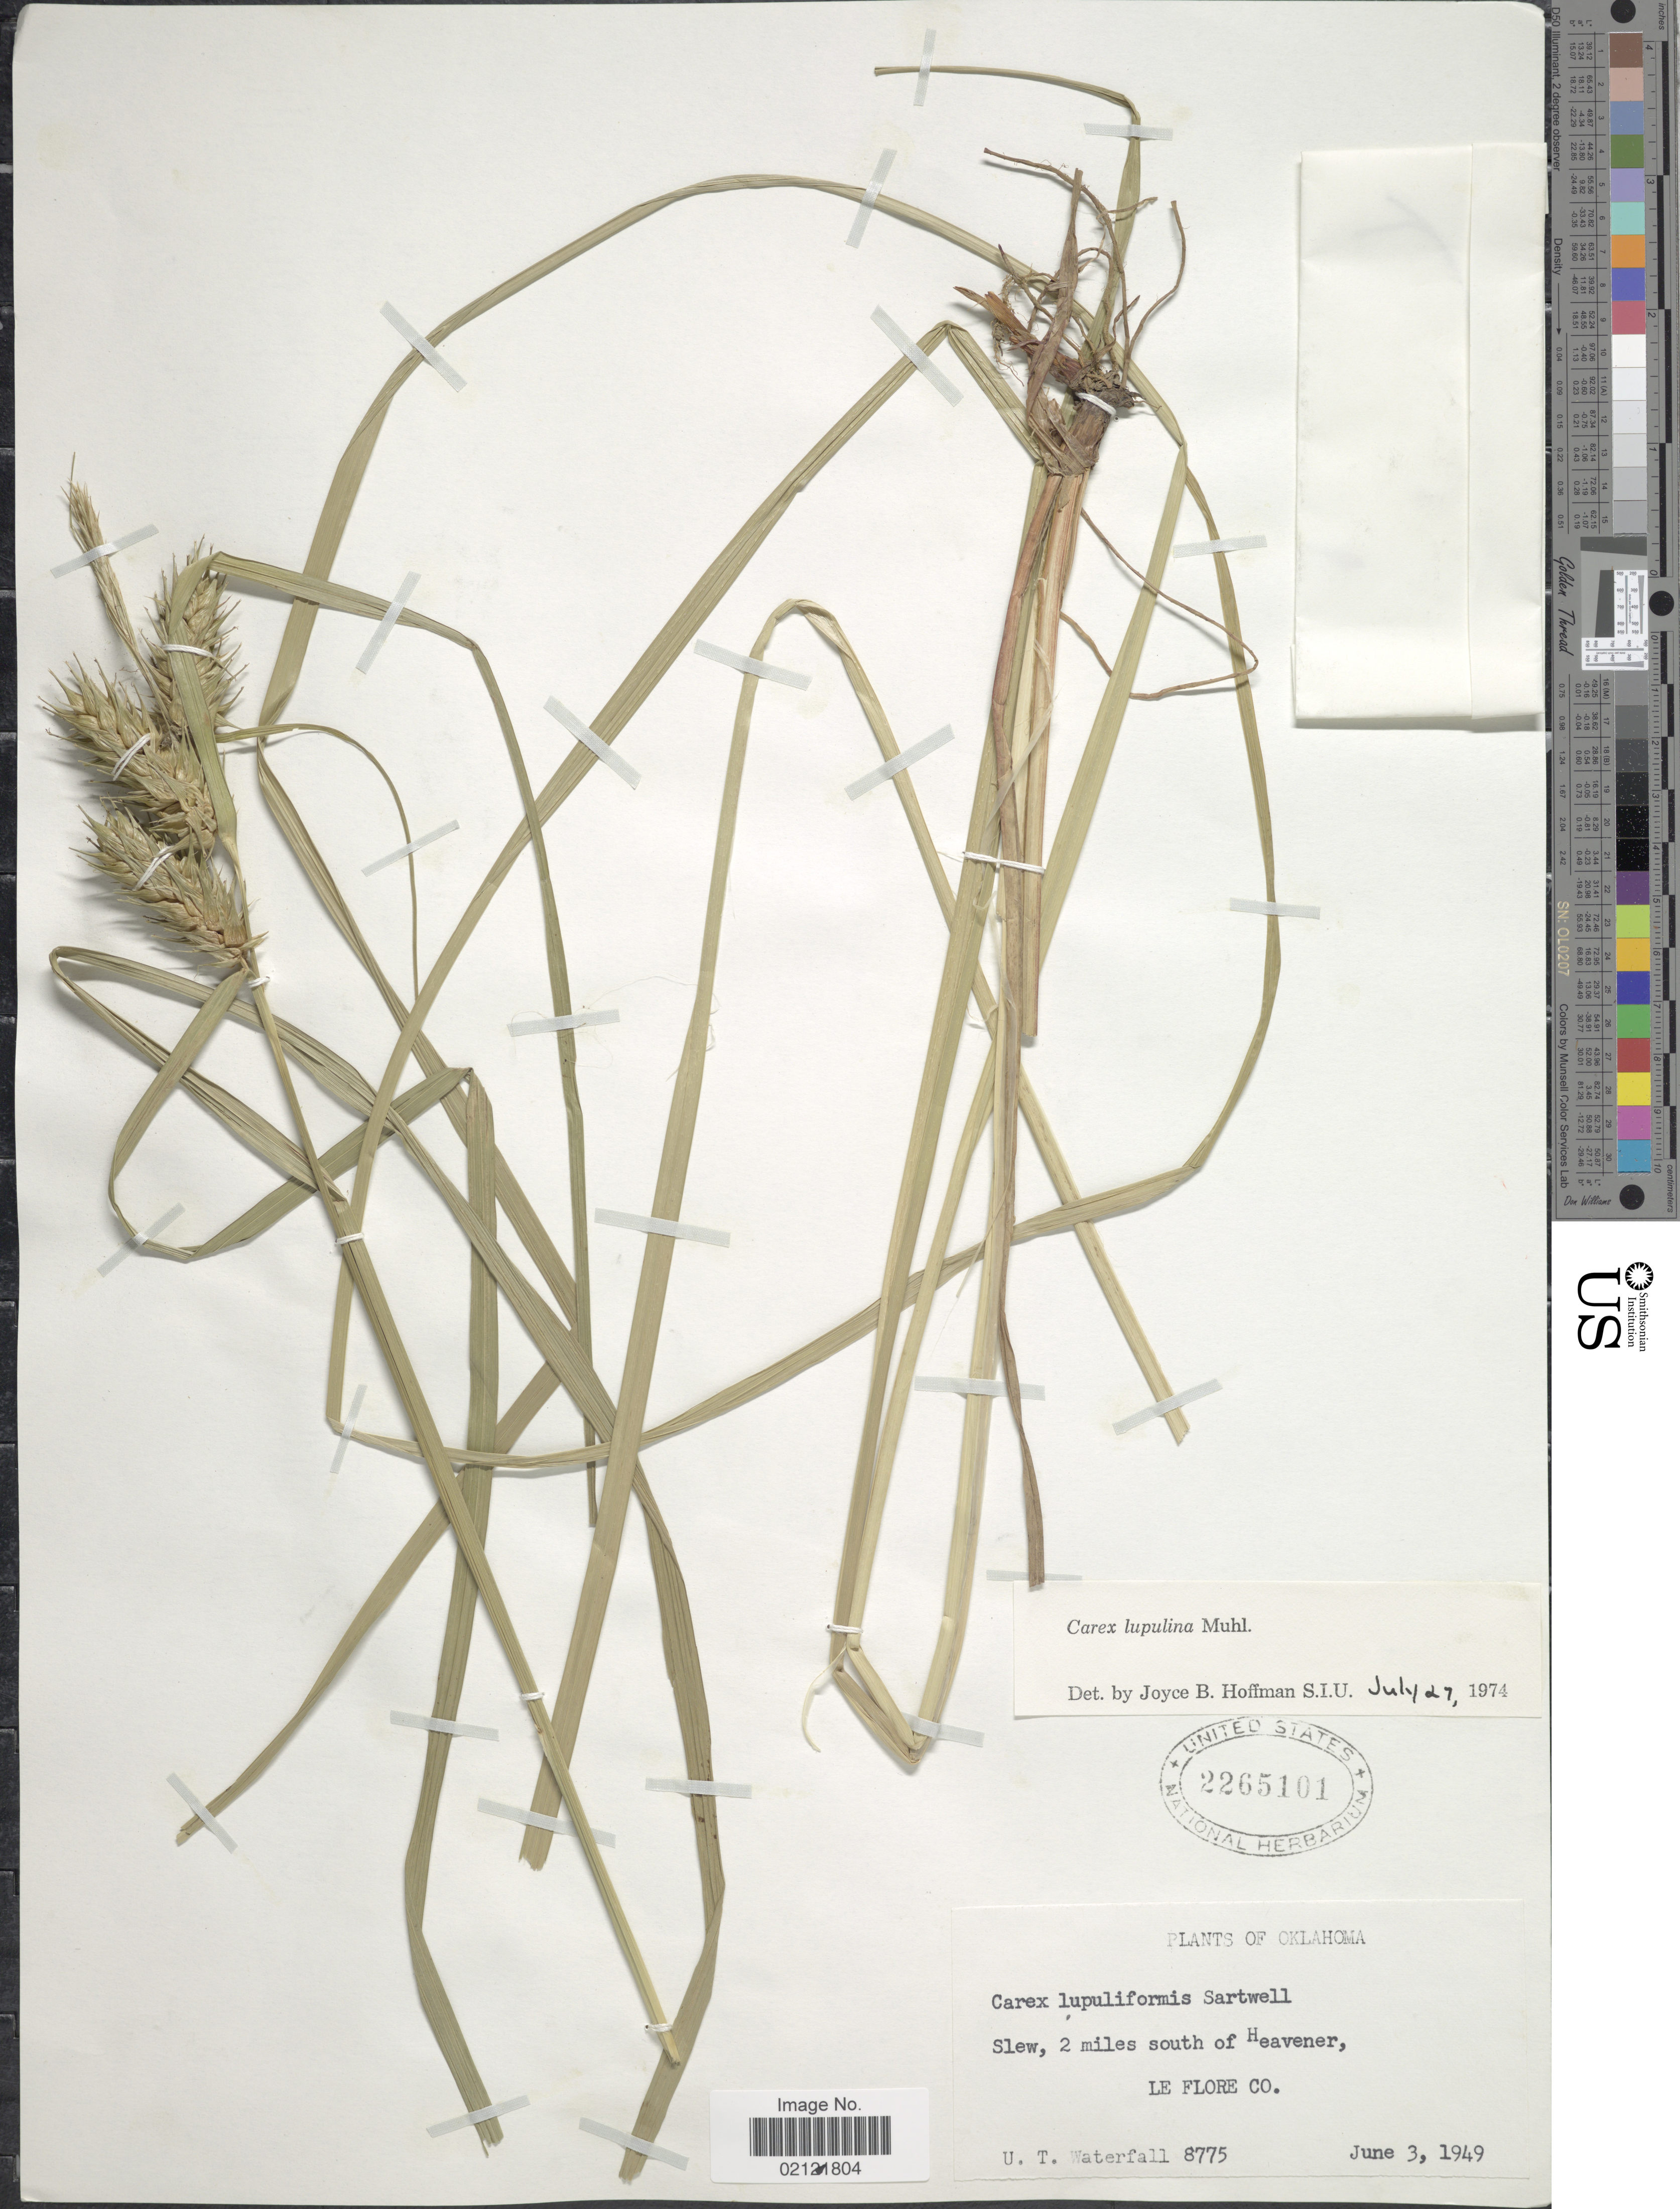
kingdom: Plantae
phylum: Tracheophyta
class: Liliopsida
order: Poales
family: Cyperaceae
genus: Carex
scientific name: Carex lupulina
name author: Muhl. ex Willd.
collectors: U. T. Waterfall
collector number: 8775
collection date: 1949-06-03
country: United States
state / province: Oklahoma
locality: Slew, 2 miles south of Heavener, Le Flore Co.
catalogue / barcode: US 2265101